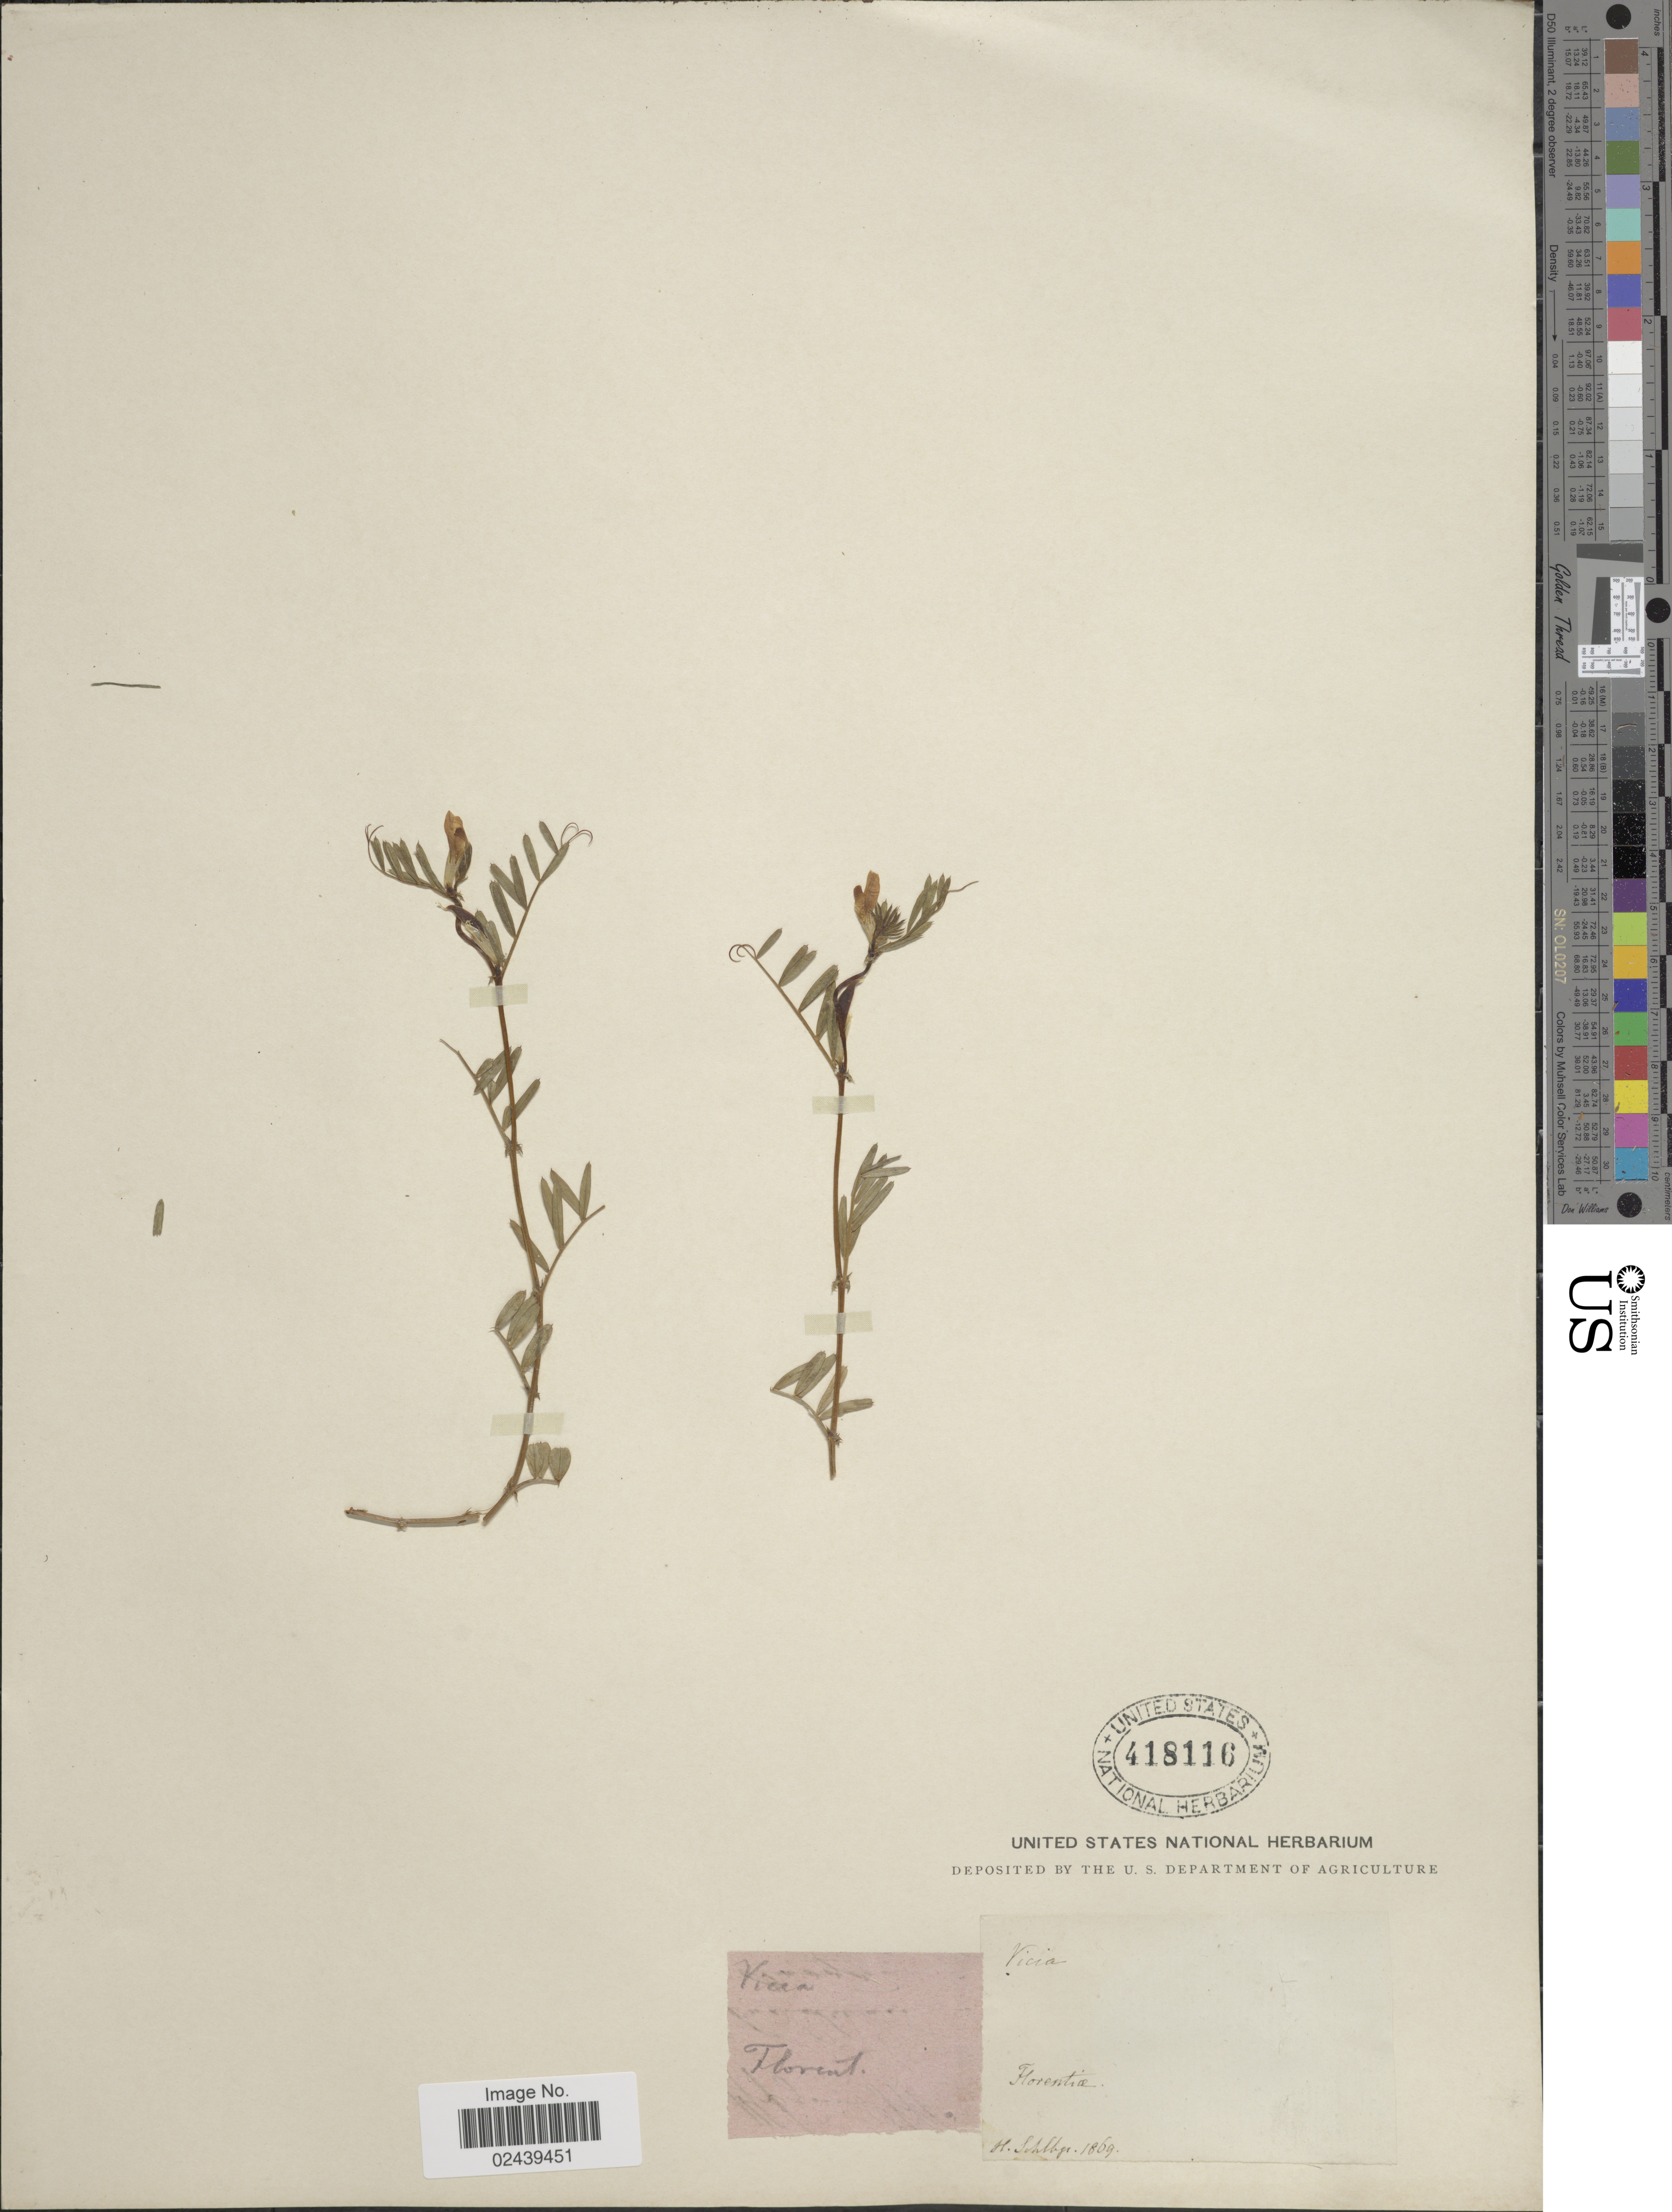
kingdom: Plantae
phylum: Tracheophyta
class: Magnoliopsida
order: Fabales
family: Fabaceae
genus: Vicia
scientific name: Vicia sp.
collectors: H. Schlbgr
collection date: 1869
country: Italy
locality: Florentia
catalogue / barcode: US 418116